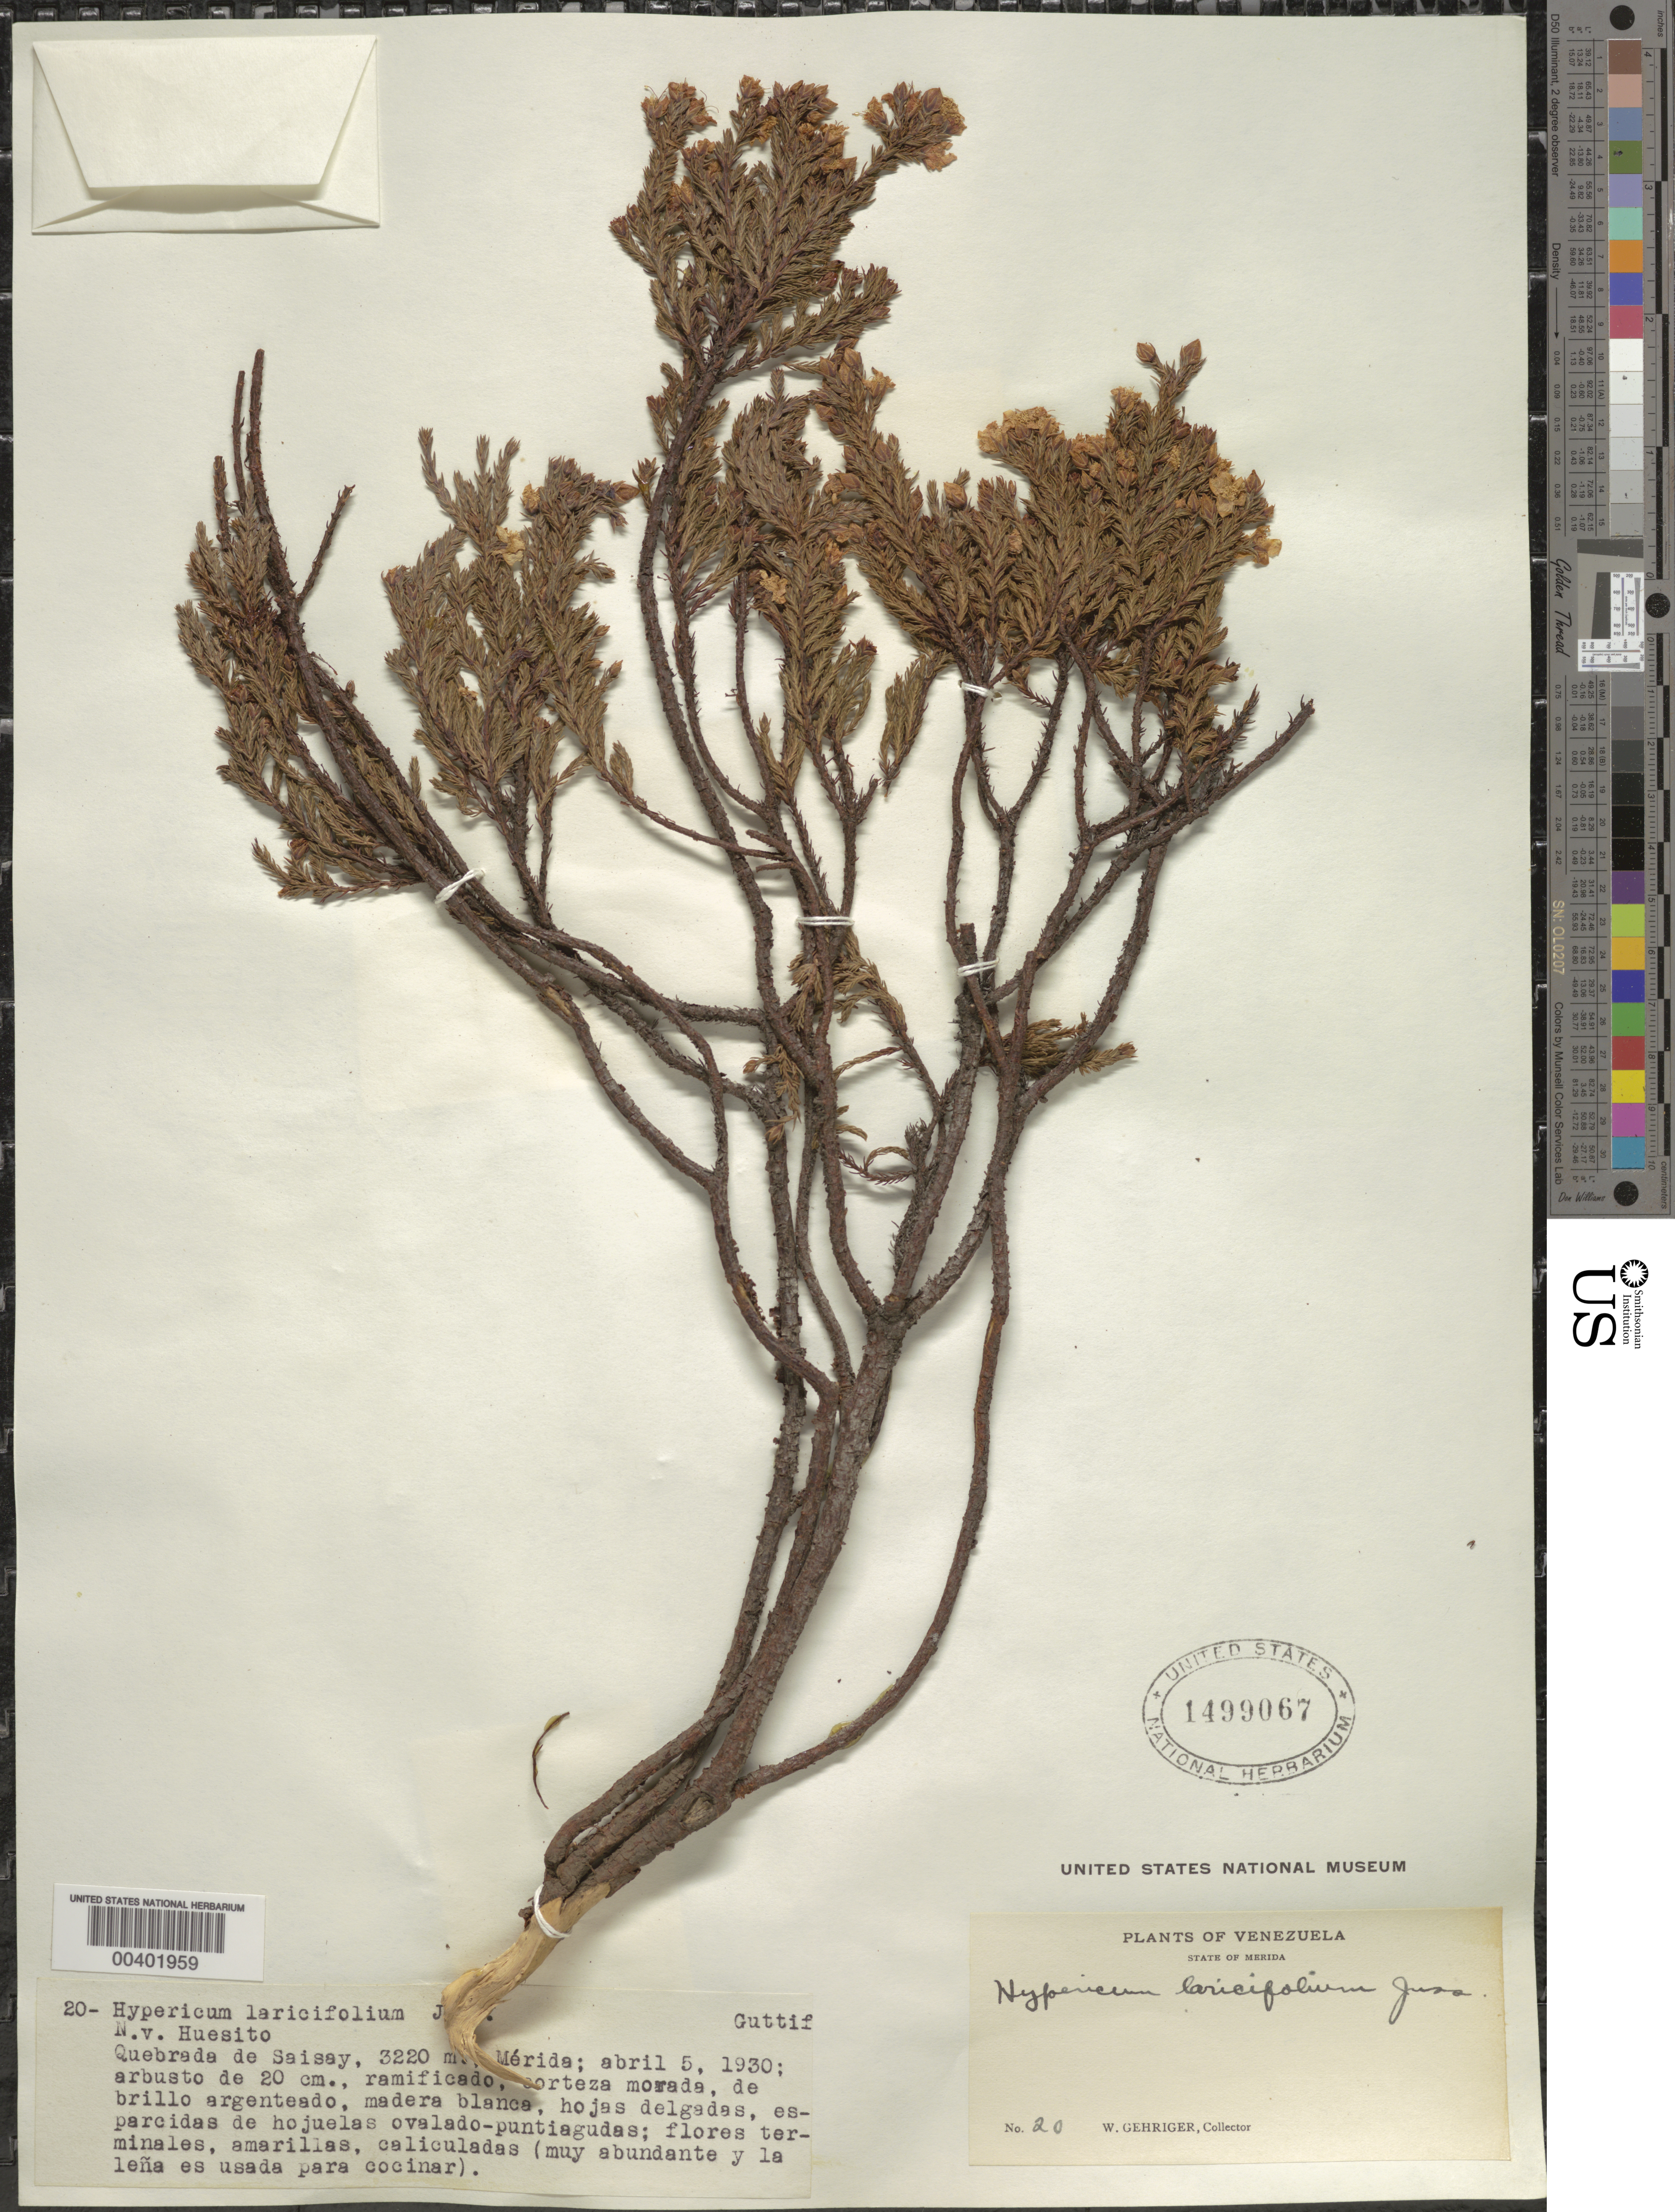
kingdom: Plantae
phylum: Tracheophyta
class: Magnoliopsida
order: Malpighiales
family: Hypericaceae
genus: Hypericum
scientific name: Hypericum laricifolium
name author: Juss.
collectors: W. Gehriger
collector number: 20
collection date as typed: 05 Apr 1930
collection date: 1930-04-05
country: Venezuela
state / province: Mérida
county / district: Rangel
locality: Qda. de Saisay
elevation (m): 3220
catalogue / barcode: US 1499067